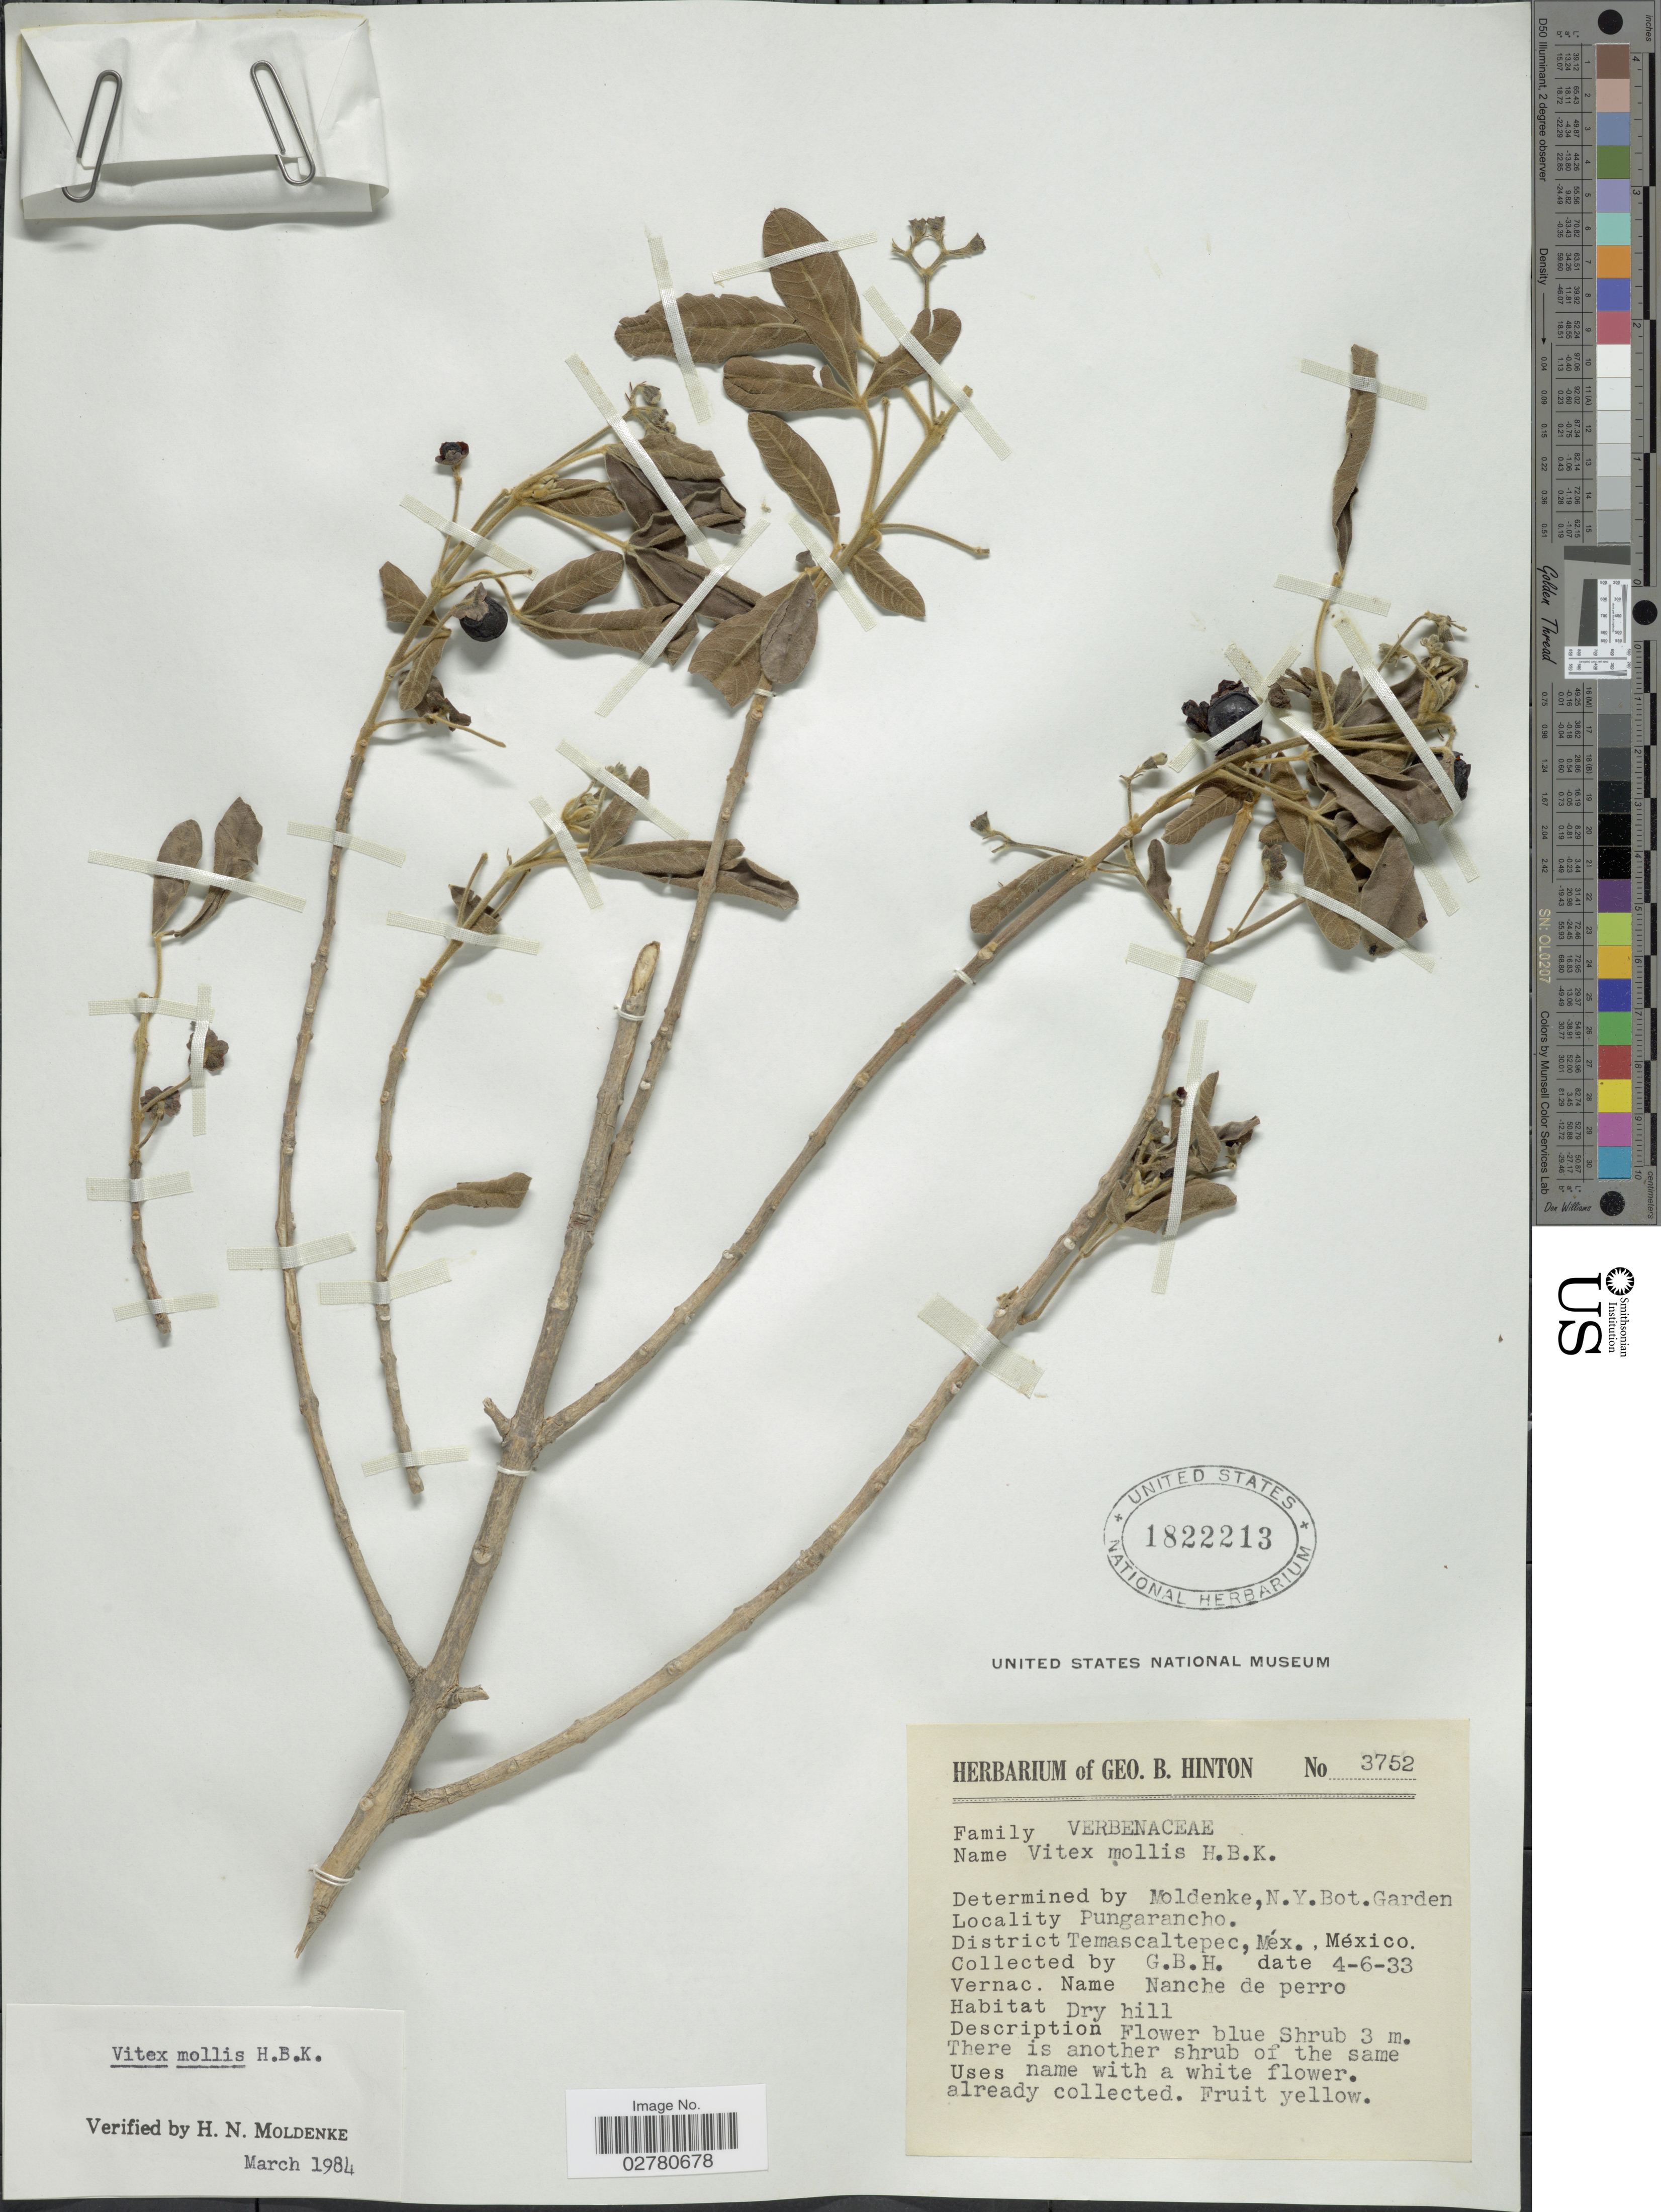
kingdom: Plantae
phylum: Tracheophyta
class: Magnoliopsida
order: Lamiales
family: Lamiaceae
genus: Vitex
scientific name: Vitex mollis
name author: Kunth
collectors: G. B. Hinton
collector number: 3752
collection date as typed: Transcribed d/m/y: 6/4/33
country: Mexico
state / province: México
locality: Pungarancho. District Temascaltepec.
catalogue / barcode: US 1822213